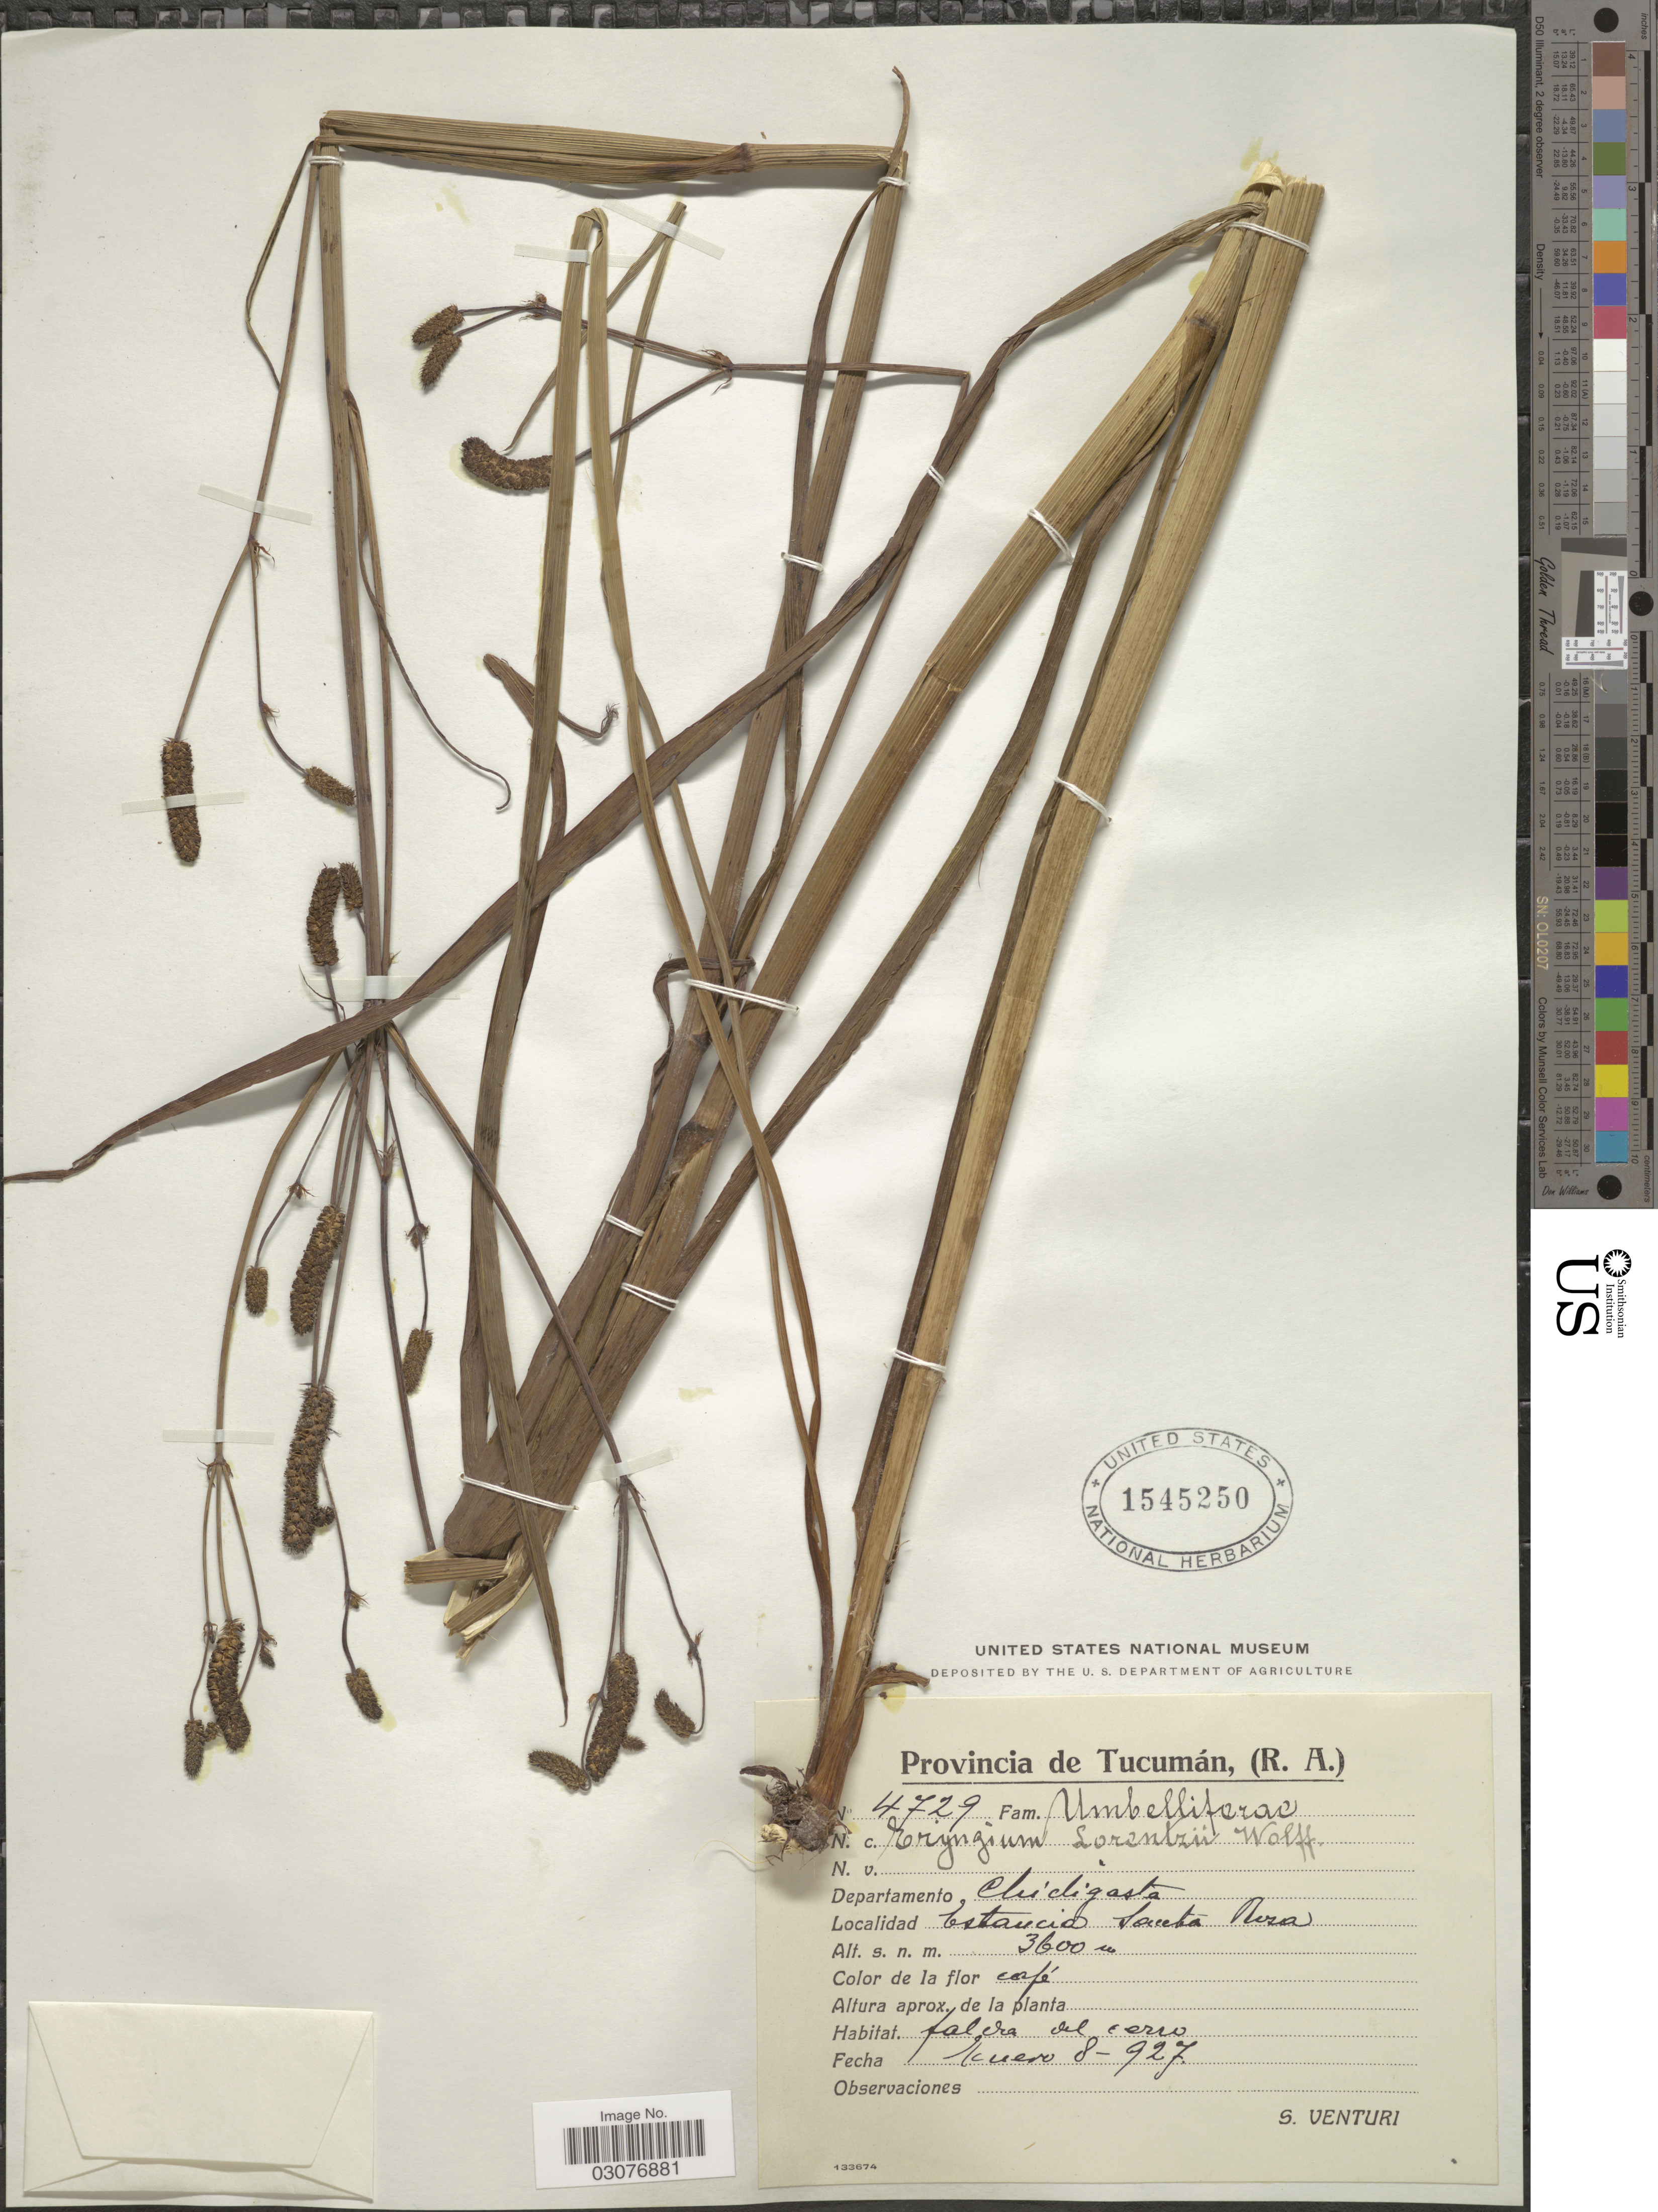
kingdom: Plantae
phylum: Tracheophyta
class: Magnoliopsida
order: Apiales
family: Apiaceae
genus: Eryngium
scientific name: Eryngium poterioides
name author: Griseb.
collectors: S. Venturi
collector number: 4729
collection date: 1927-01-08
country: Argentina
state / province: Tucuman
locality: Departamento Chicligasta. Estancia Santa Rosa.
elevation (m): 3600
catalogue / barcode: US 1545250